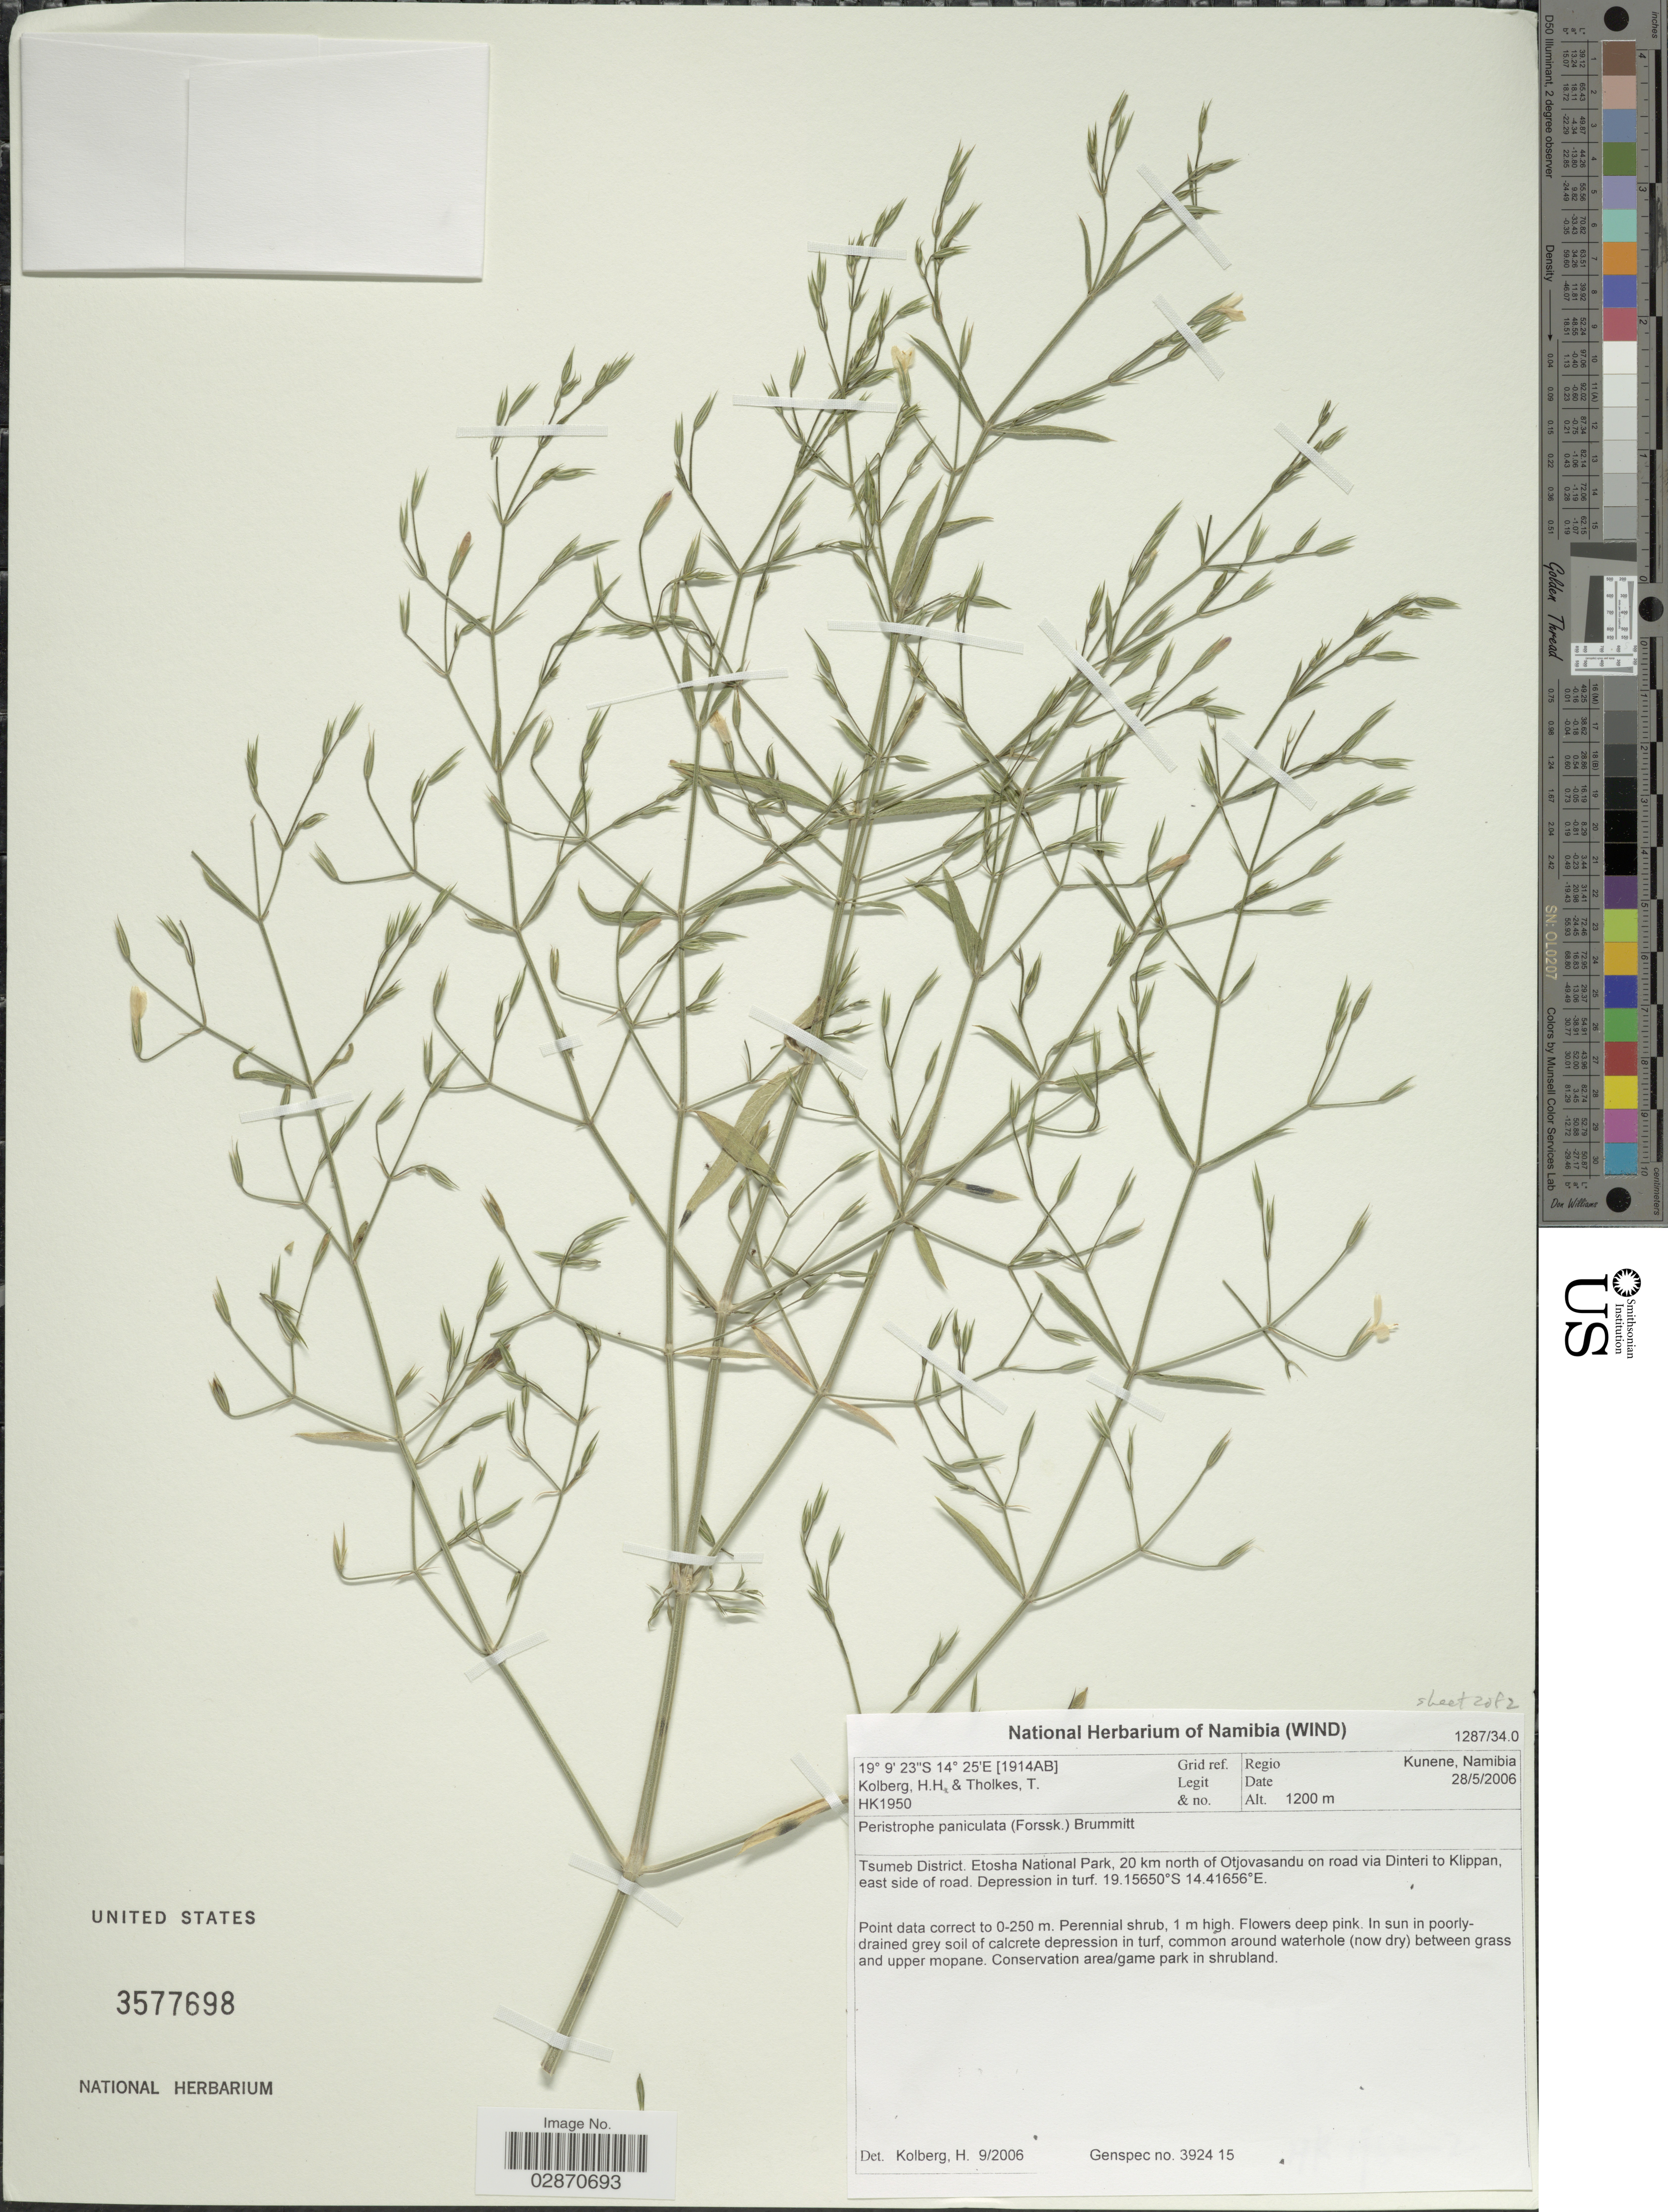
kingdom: Plantae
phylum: Tracheophyta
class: Magnoliopsida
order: Lamiales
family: Acanthaceae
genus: Peristrophe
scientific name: Peristrophe paniculata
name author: (Forssk.) Brummitt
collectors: H. H. Kolberg & T. Tholkes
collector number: HK 1950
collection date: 2006-05-28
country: Namibia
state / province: Kunene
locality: Regio Kunene, Namibia. Grid ref. (1914AB). Tsumeb District. Etosha National Park, 20 km north of Otjovasandu on road via Dinteri to Kilippan, east side of road. Depression in turf.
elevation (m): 1200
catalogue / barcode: US 3577698